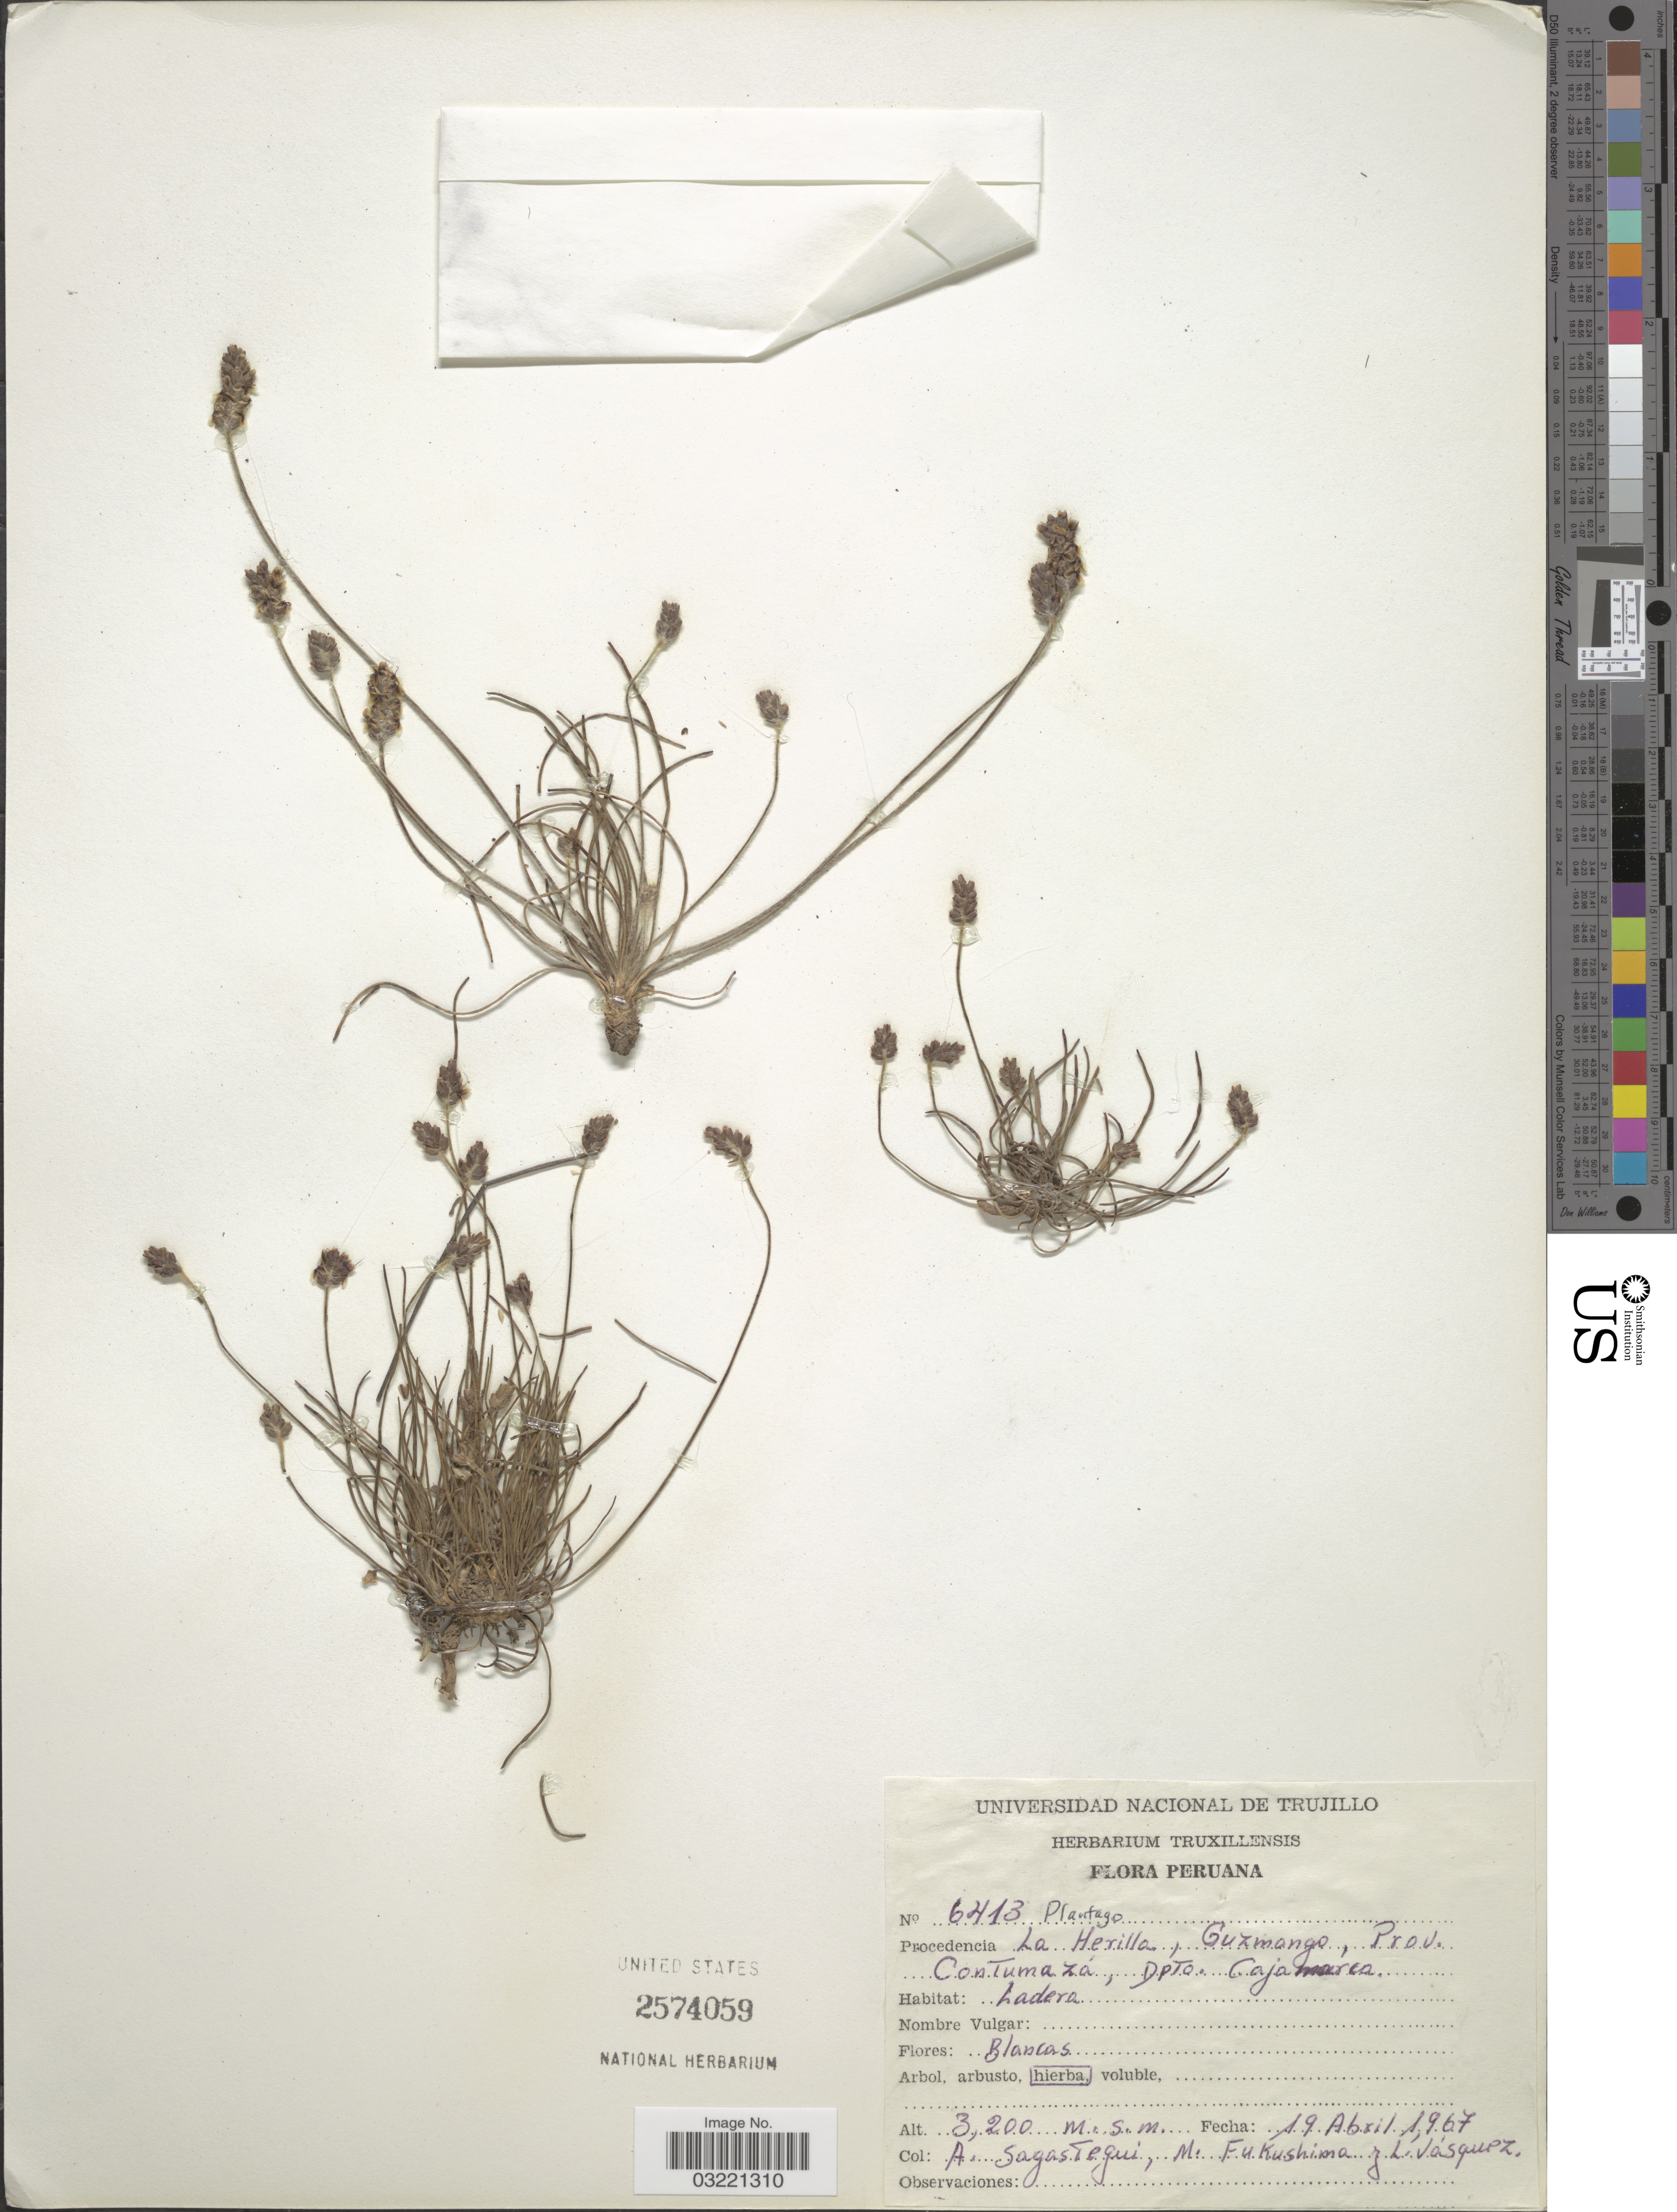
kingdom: Plantae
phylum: Tracheophyta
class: Magnoliopsida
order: Lamiales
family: Plantaginaceae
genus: Plantago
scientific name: Plantago sp.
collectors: A. Sagastegui, M. Fukushima & L. Vasquez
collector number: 6413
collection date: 1967-04-19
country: Peru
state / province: Cajamarca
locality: Procedencia La Herilla, Guzmango, Prov. Contumaza, Dpto. Cajamarca.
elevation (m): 3200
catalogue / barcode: US 2574059